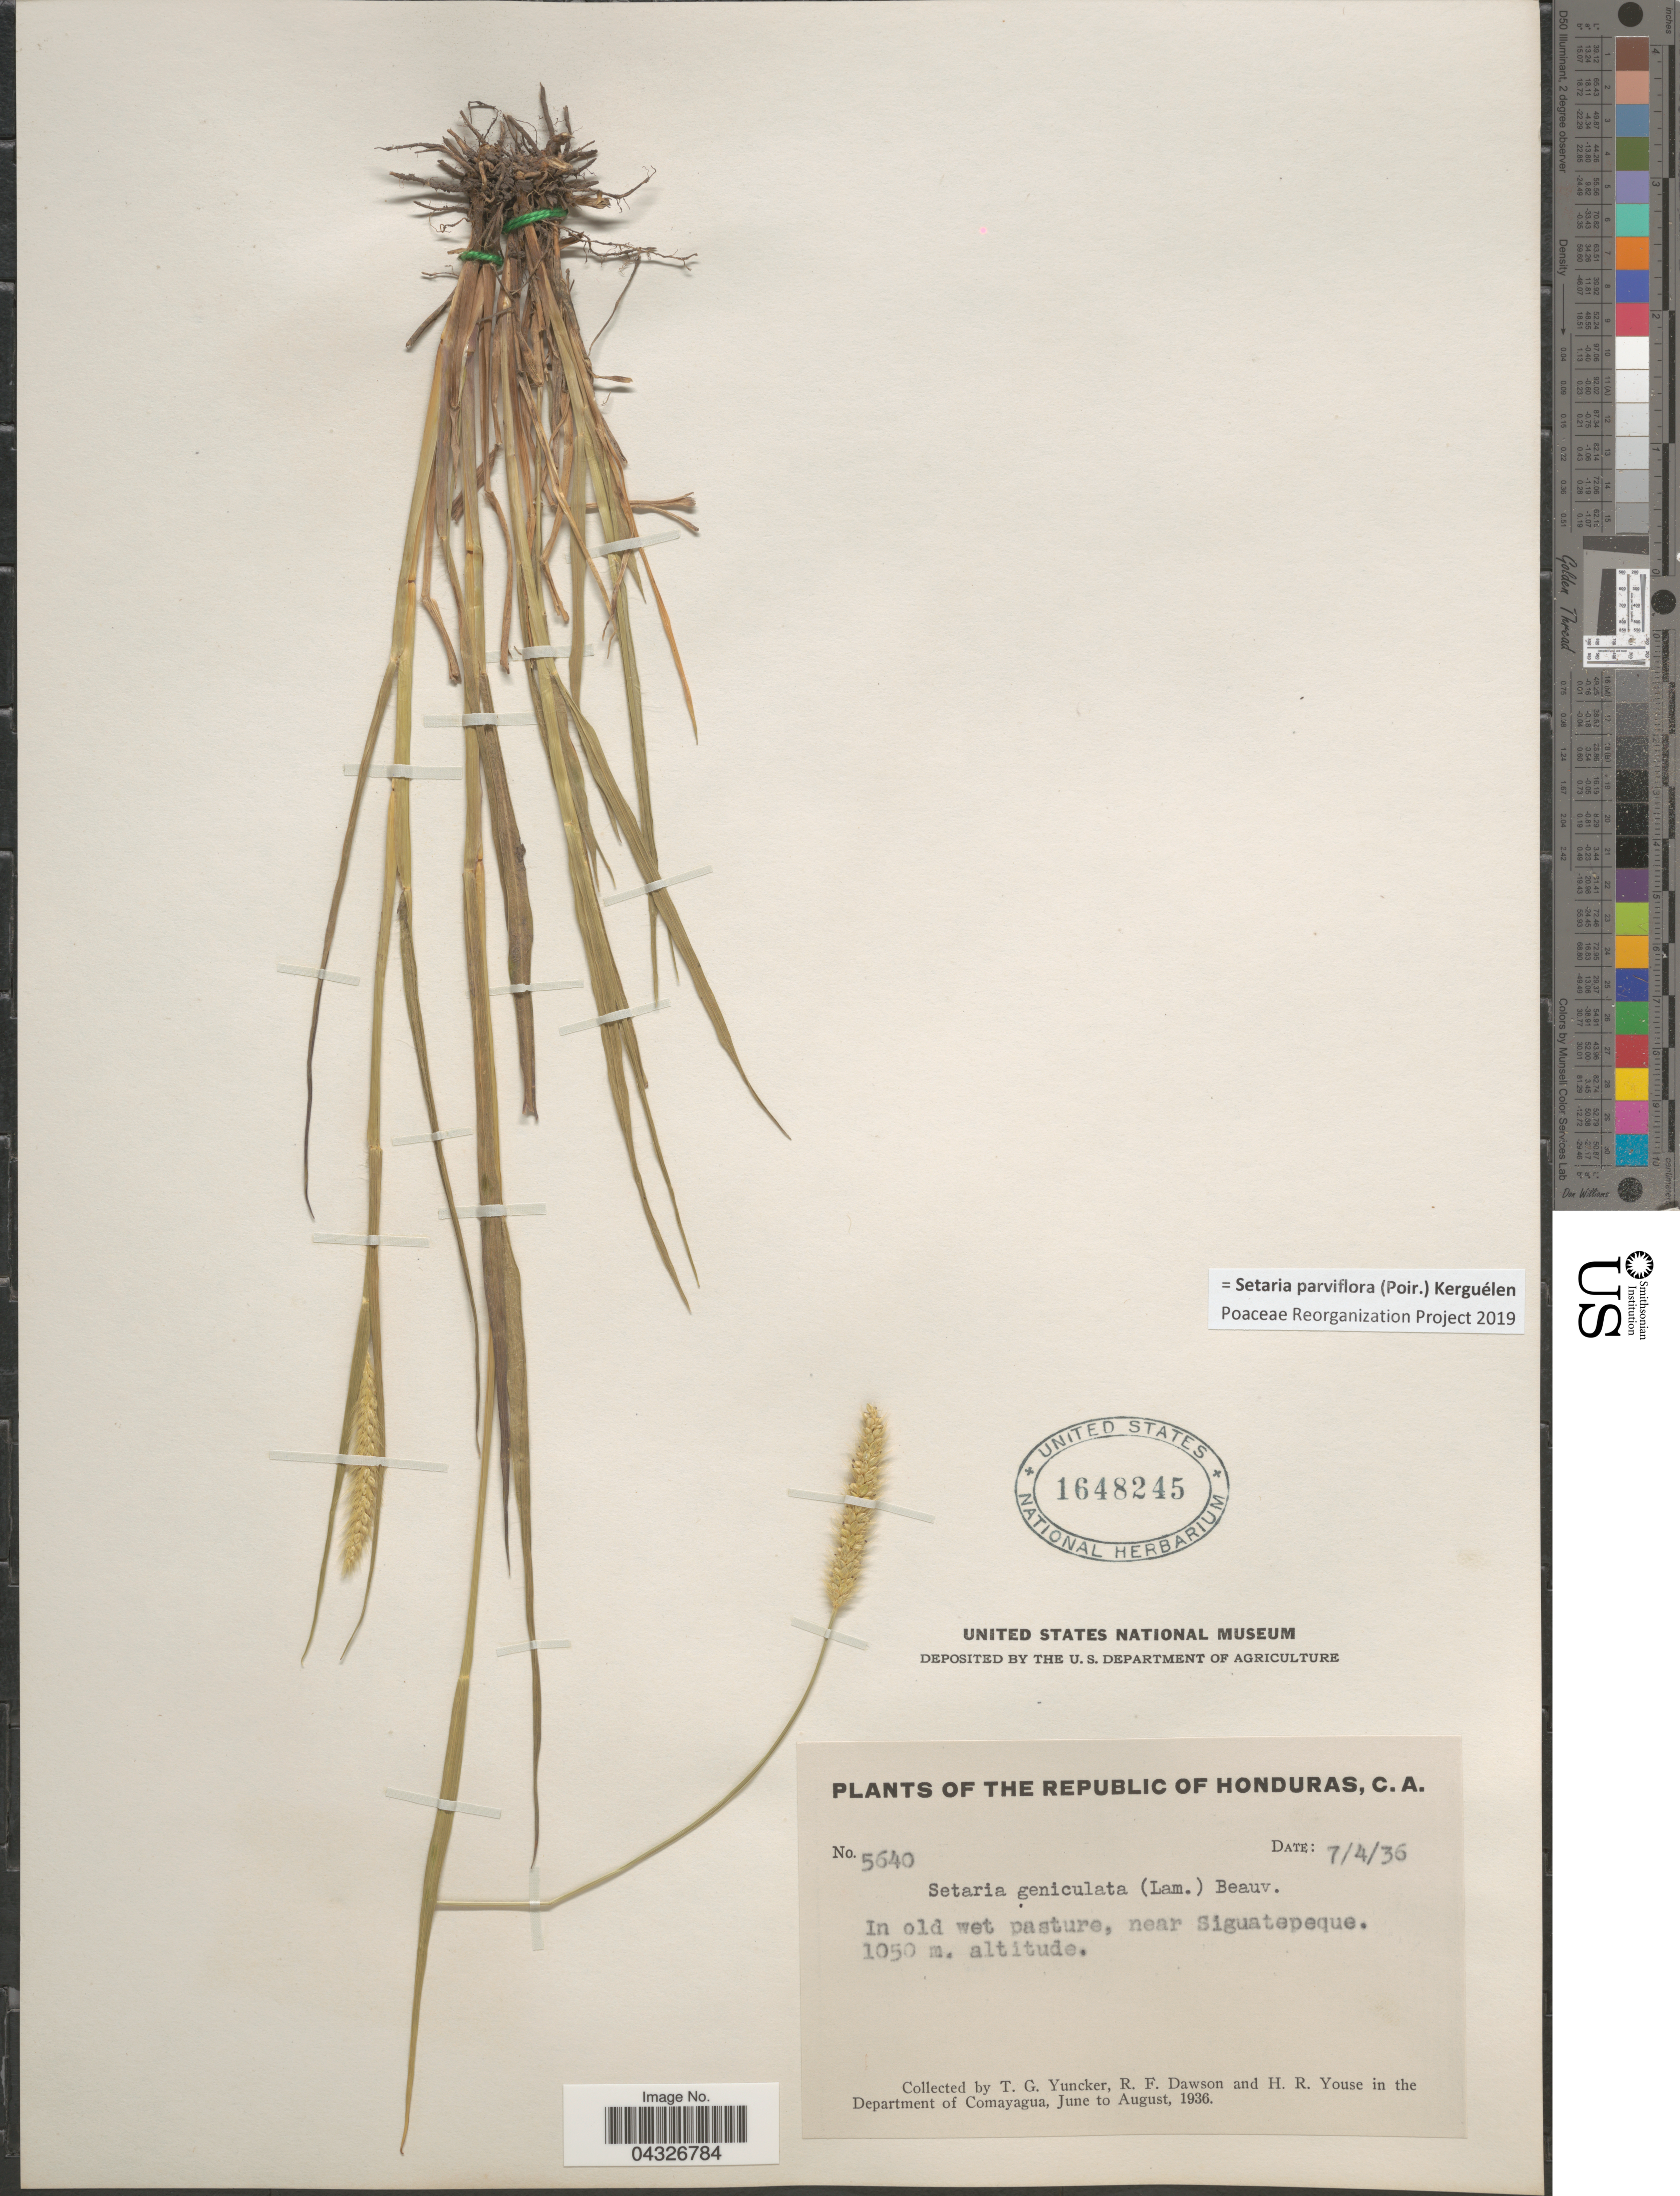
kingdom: Plantae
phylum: Tracheophyta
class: Liliopsida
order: Poales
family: Poaceae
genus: Setaria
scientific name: Setaria parviflora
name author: (Poir.) Kerguélen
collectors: T. G. Yuncker, R. F. Dawson & H. Youse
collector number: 5640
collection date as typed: Transcribed d/m/y: 7/4/36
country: Honduras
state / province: Comayagua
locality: The Republic of Honduras. Near Siguatepeque. In the Department of Comayagua.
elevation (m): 1050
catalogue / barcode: US 1648245